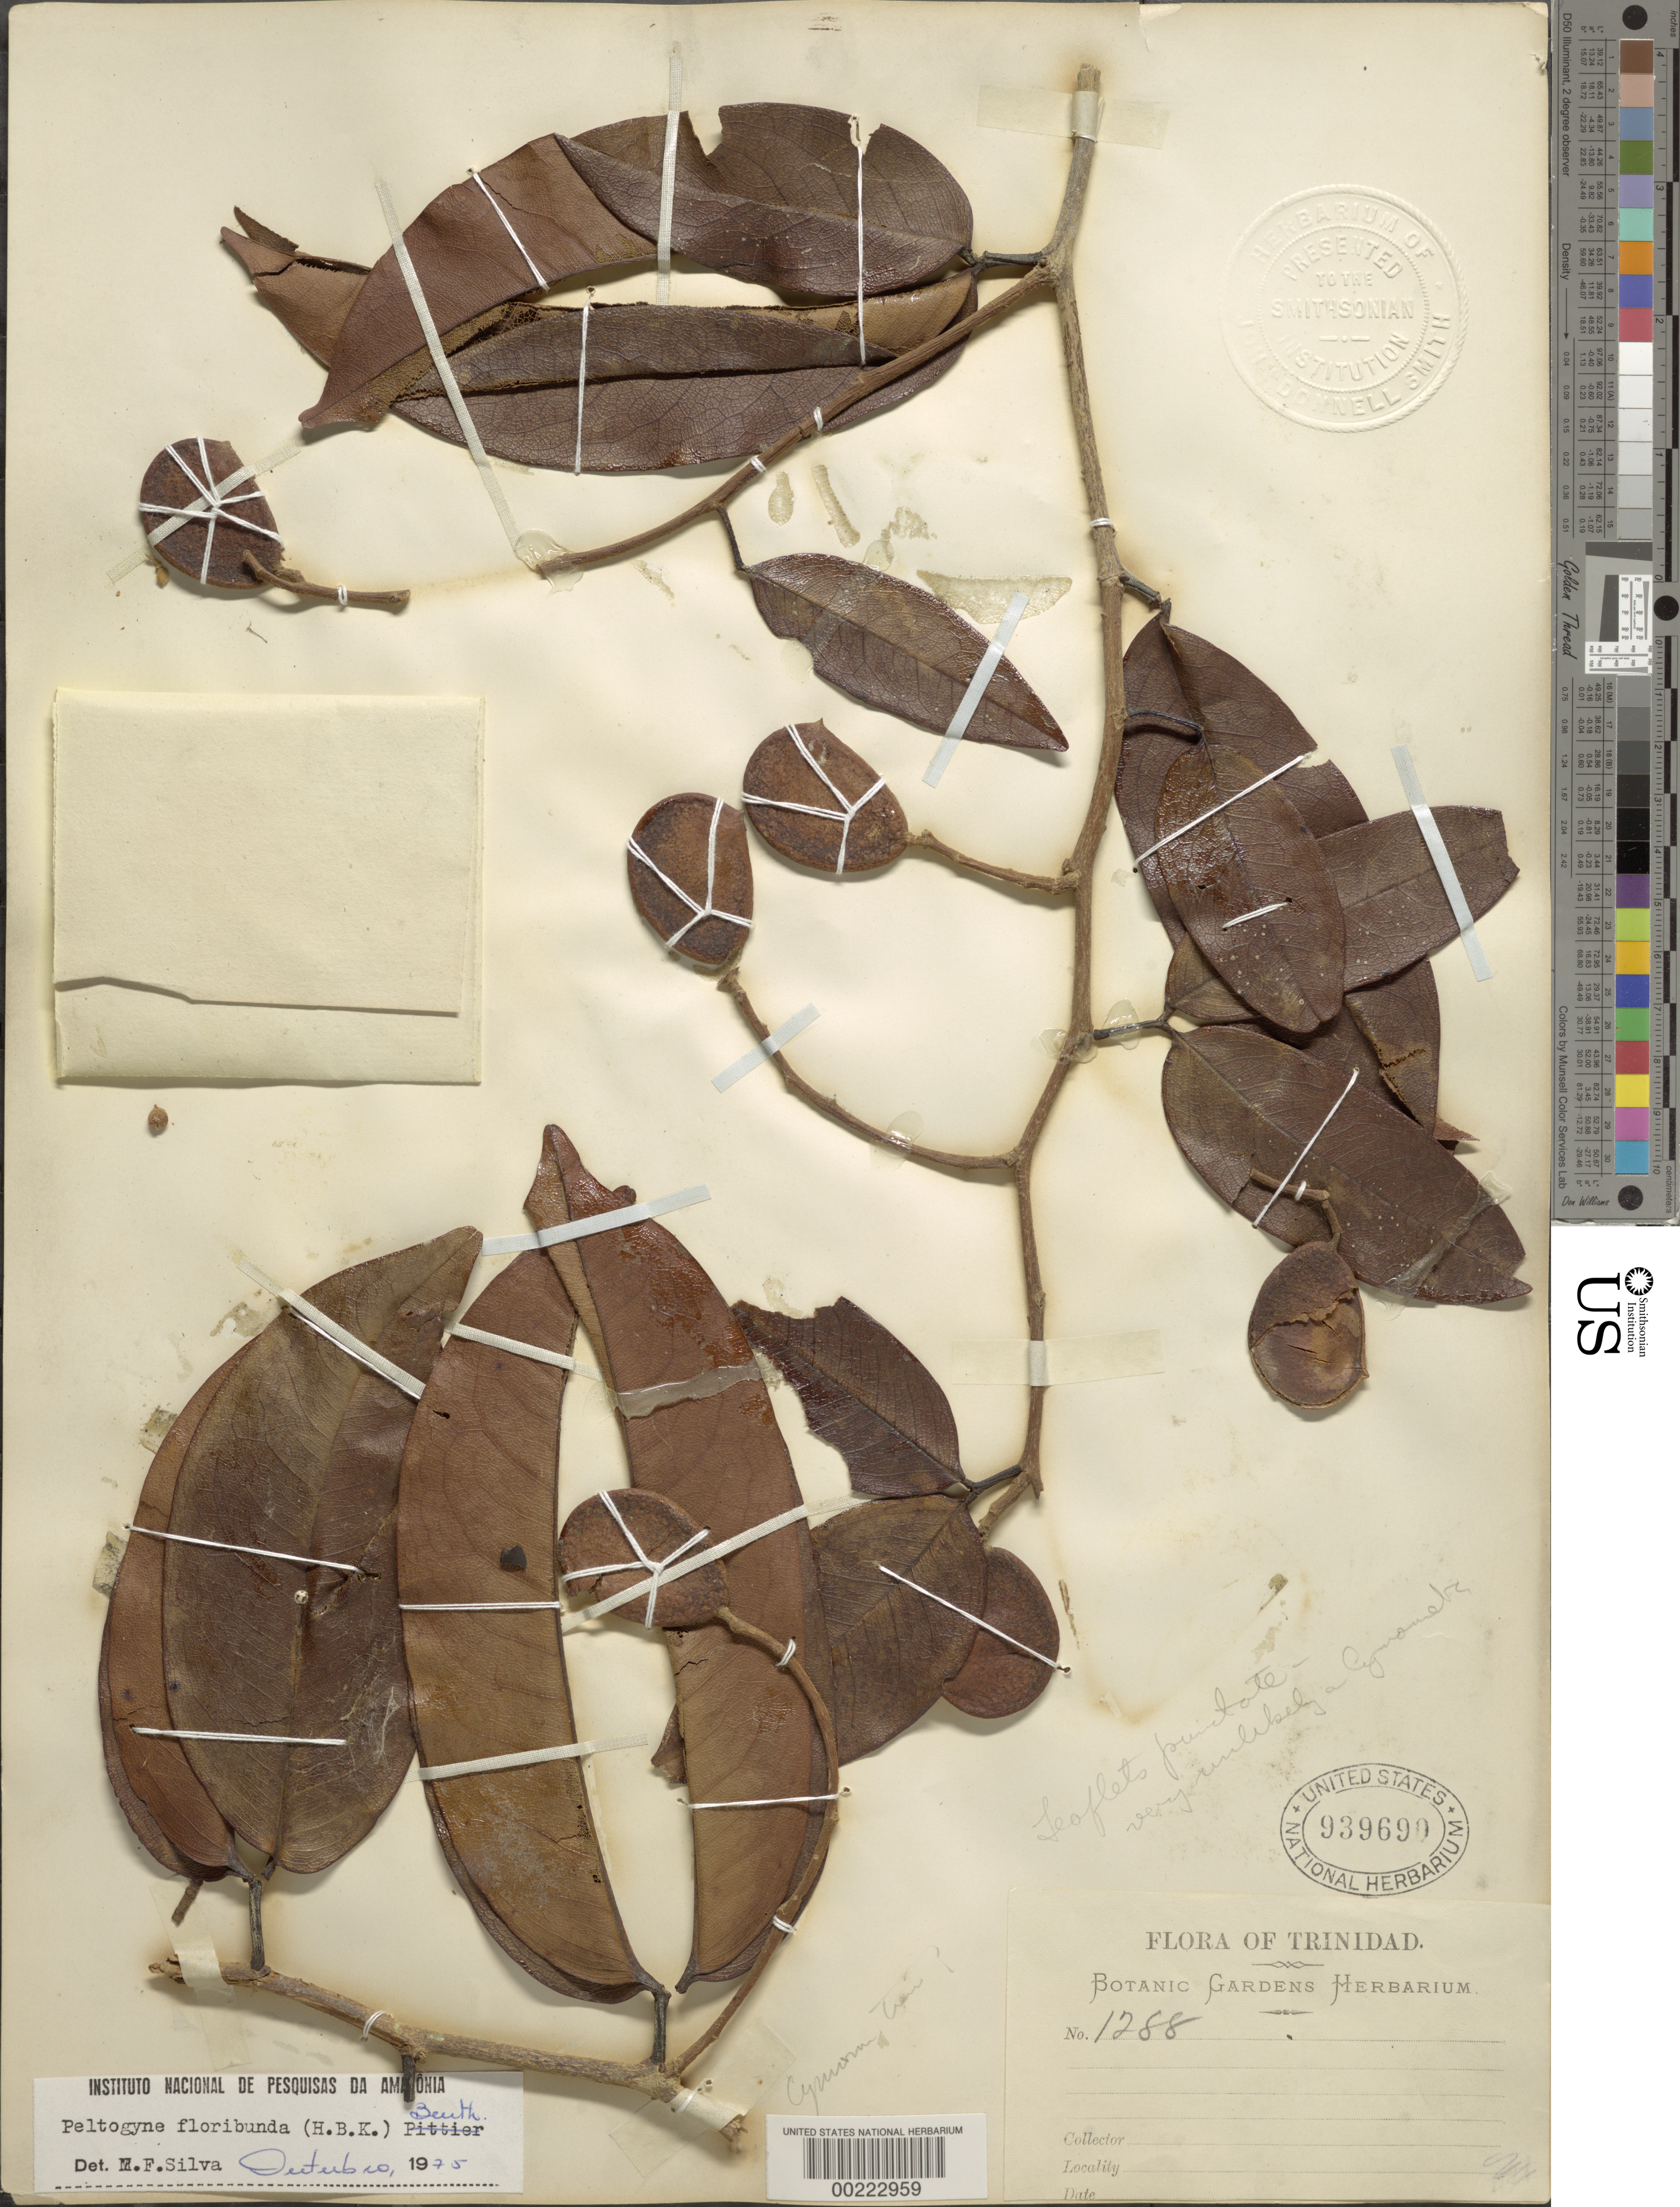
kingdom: Plantae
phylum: Tracheophyta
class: Magnoliopsida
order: Fabales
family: Fabaceae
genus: Peltogyne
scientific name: Peltogyne floribunda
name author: (Kunth) Pittier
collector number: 1288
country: Trinidad and Tobago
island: Trinidad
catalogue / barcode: US 939690